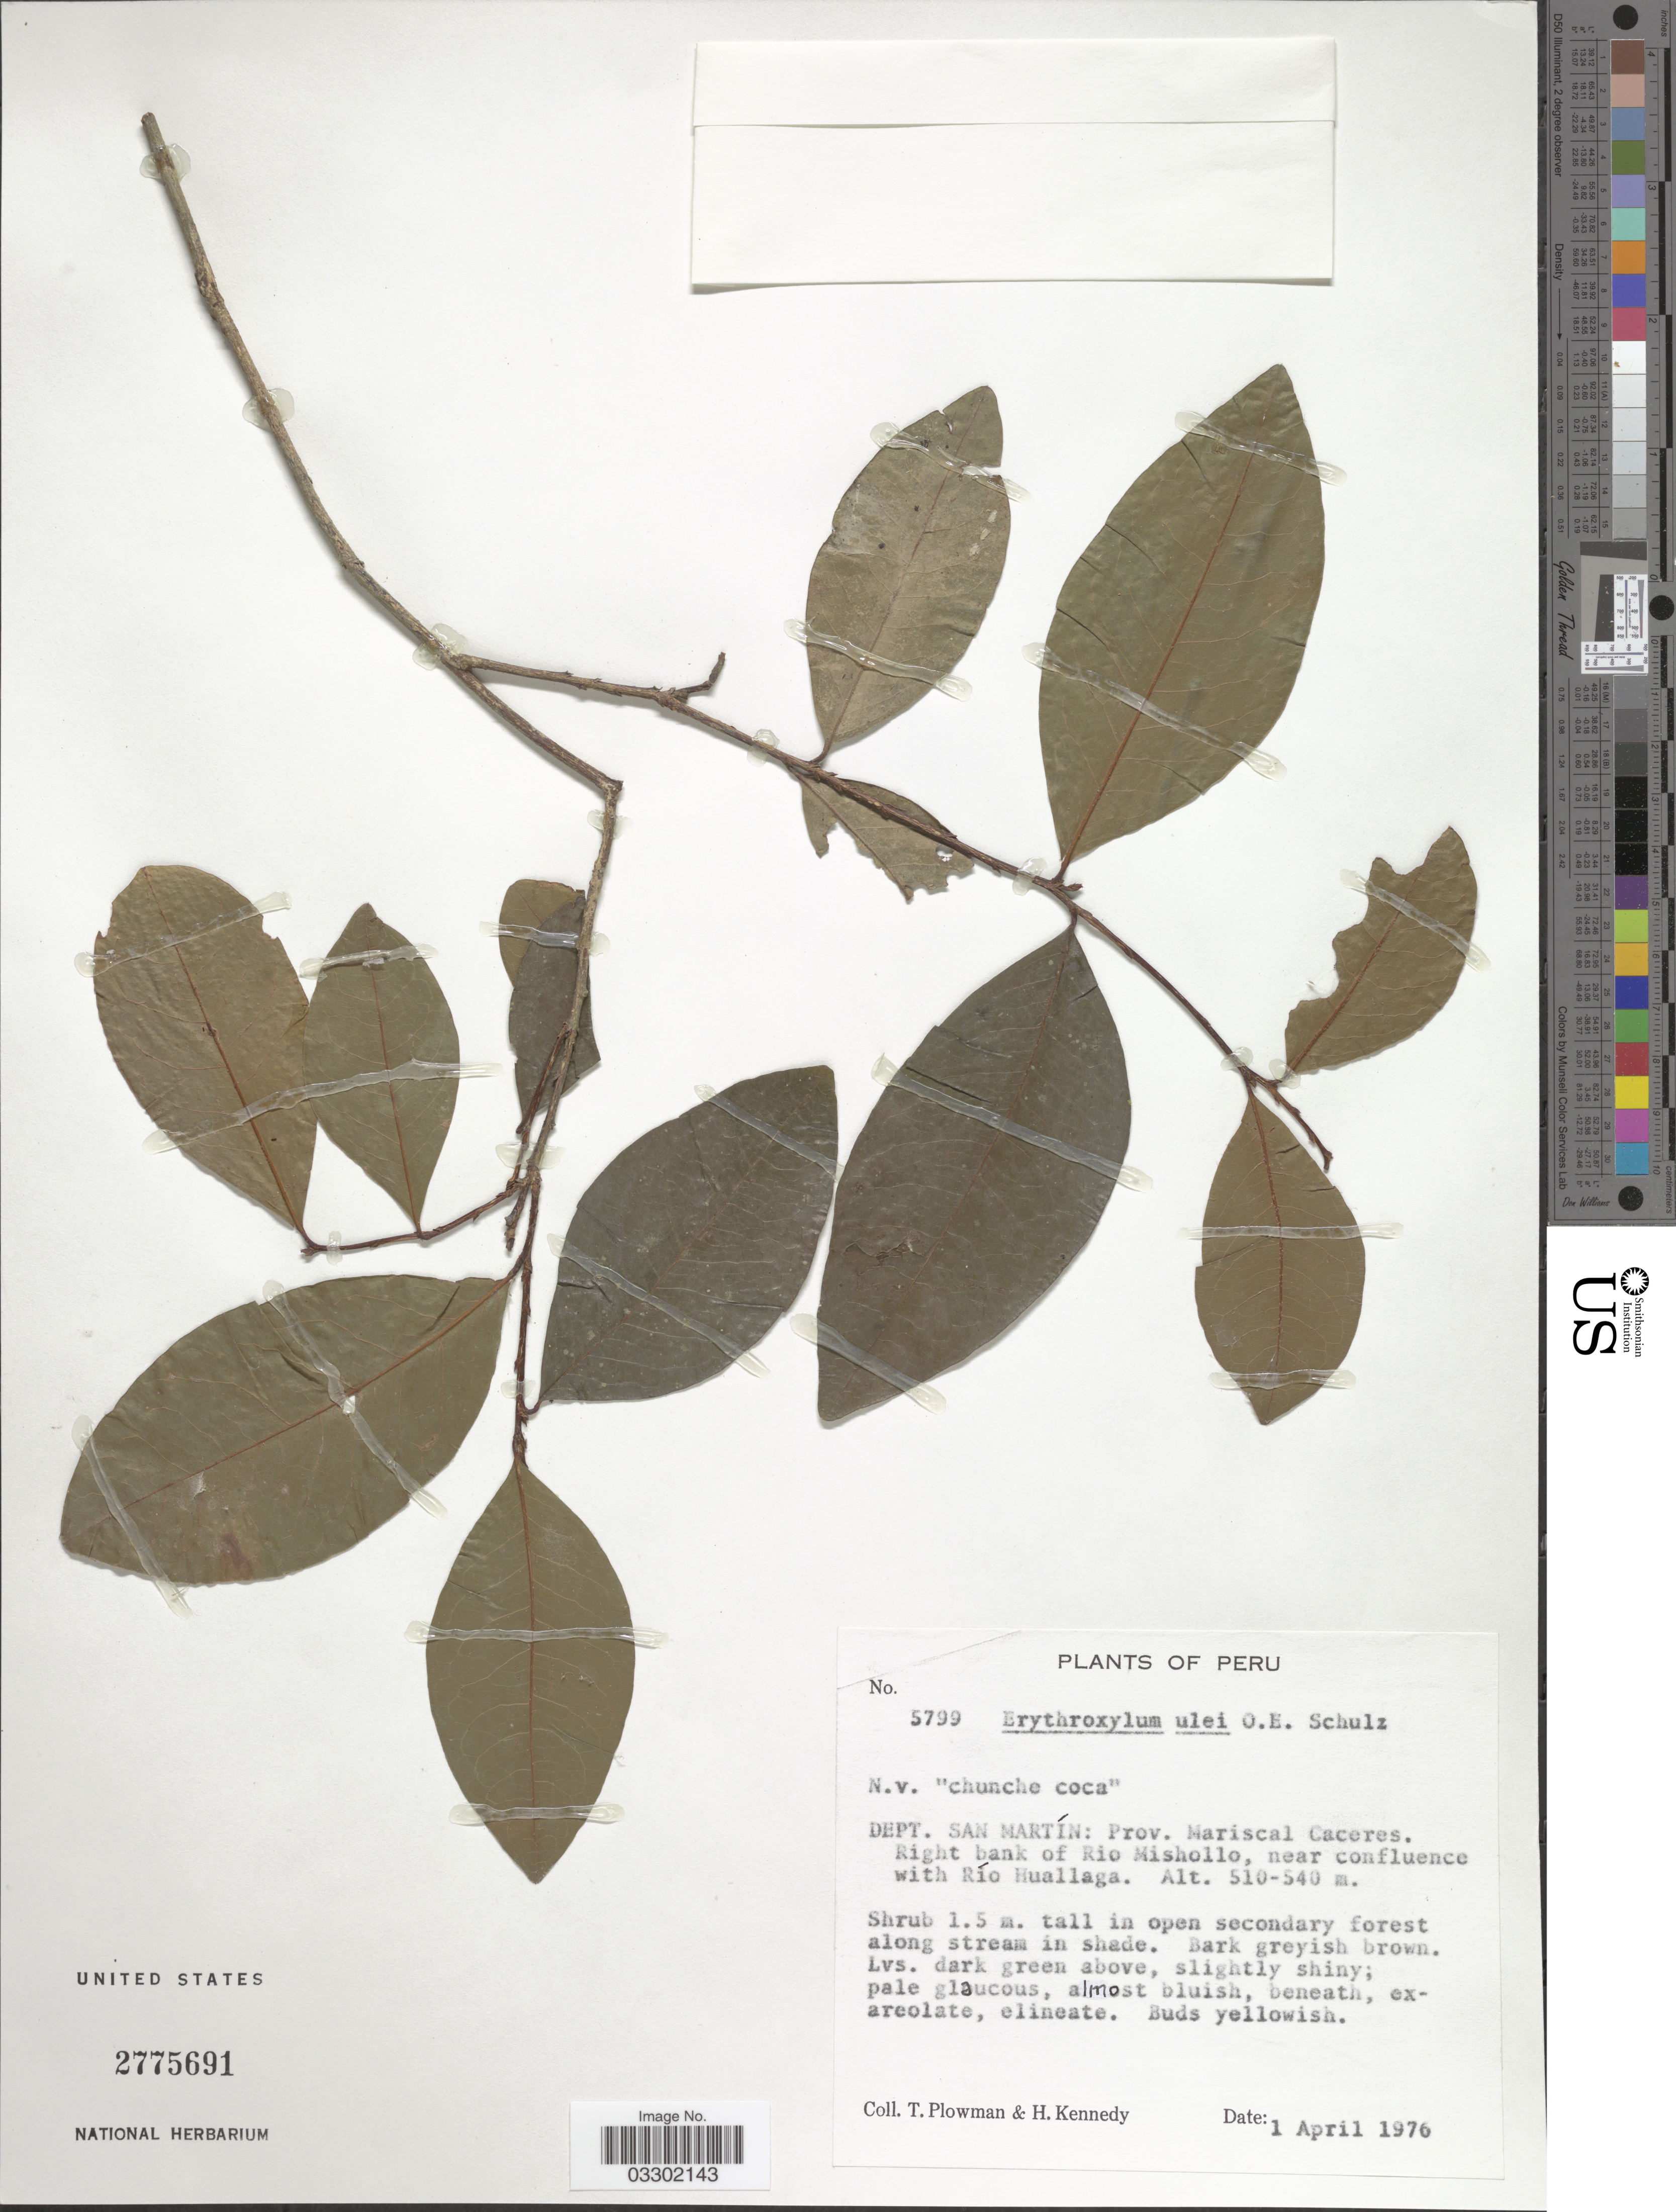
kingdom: Plantae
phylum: Tracheophyta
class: Magnoliopsida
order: Malpighiales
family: Erythroxylaceae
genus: Erythroxylum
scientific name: Erythroxylum ulei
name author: O.E. Schulz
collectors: T. Plowman & H. Kennedy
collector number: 5799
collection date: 1976-04-01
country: Peru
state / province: San Martín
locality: Dept. San Martín: Prov. Mariscal Caceres. Right bank of Rio Mishollo, near confluence with Río Huallaga.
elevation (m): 510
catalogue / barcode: US 2775691